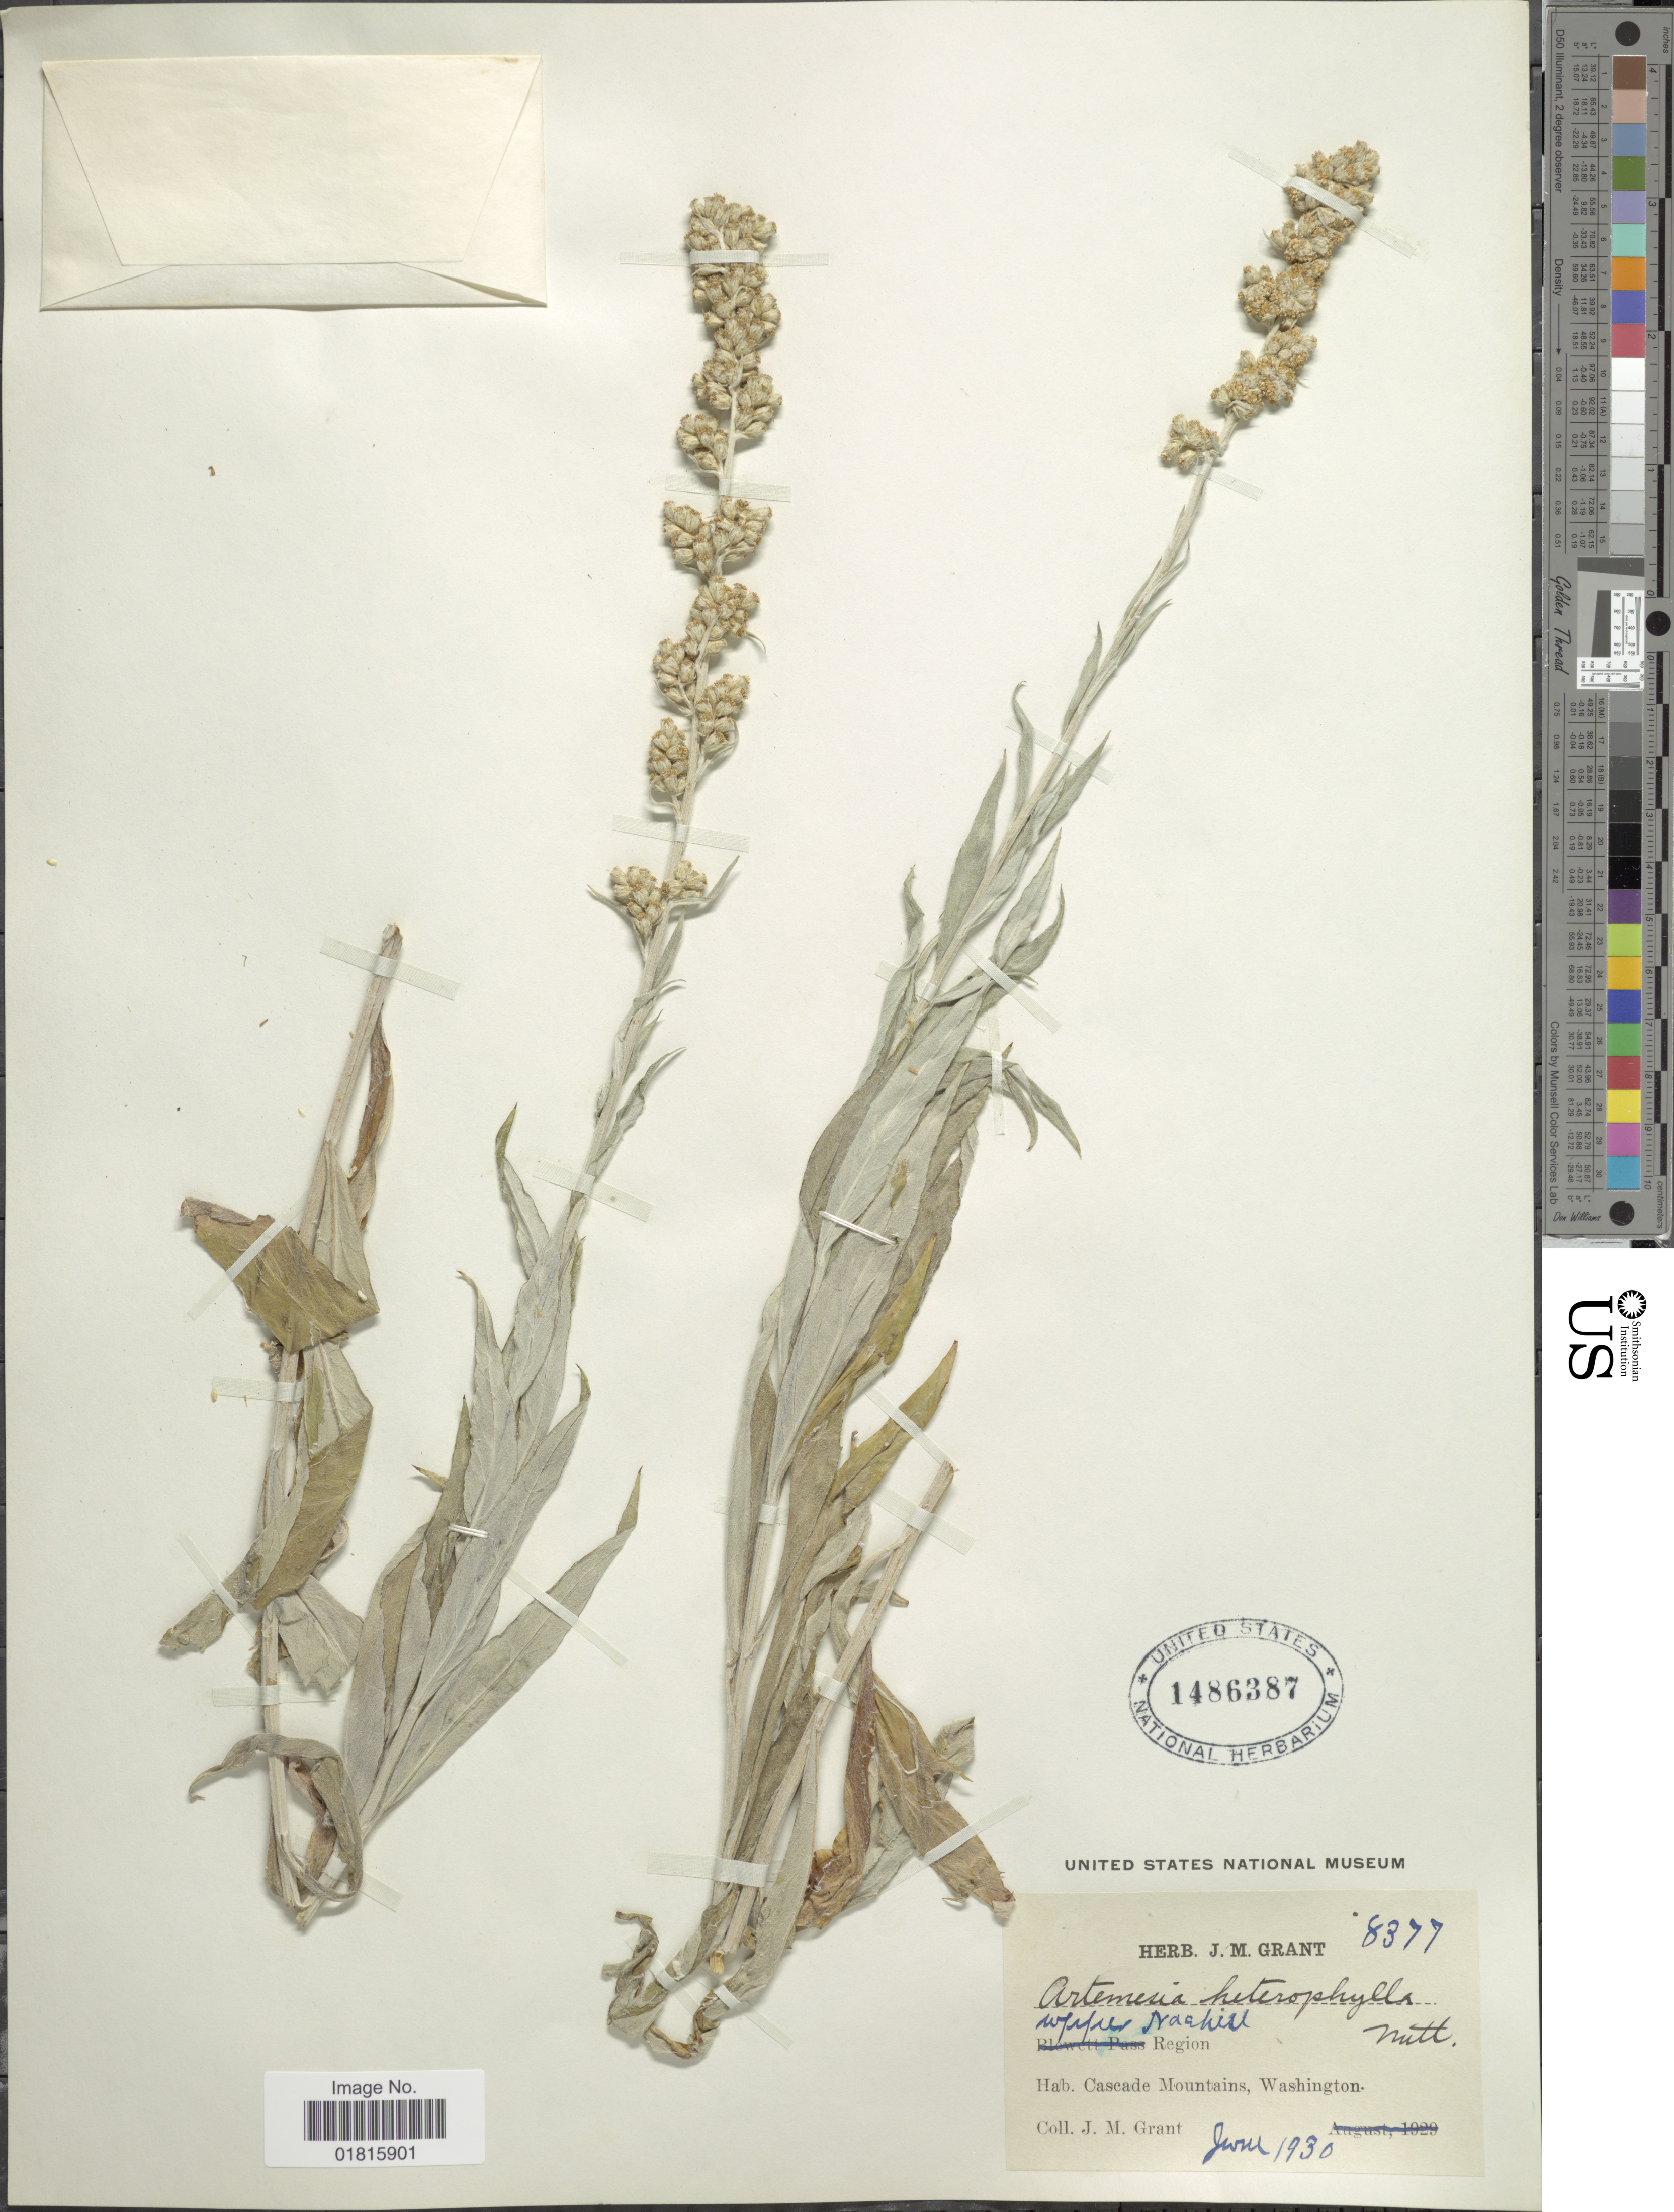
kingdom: Plantae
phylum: Tracheophyta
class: Magnoliopsida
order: Asterales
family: Asteraceae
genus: Artemisia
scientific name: Artemisia heterophylla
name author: Nutt.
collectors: J. M. Grant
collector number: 8377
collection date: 1930-06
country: United States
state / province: Washington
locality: Upper Naahill Region, Cascade Mountain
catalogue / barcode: US 1486387